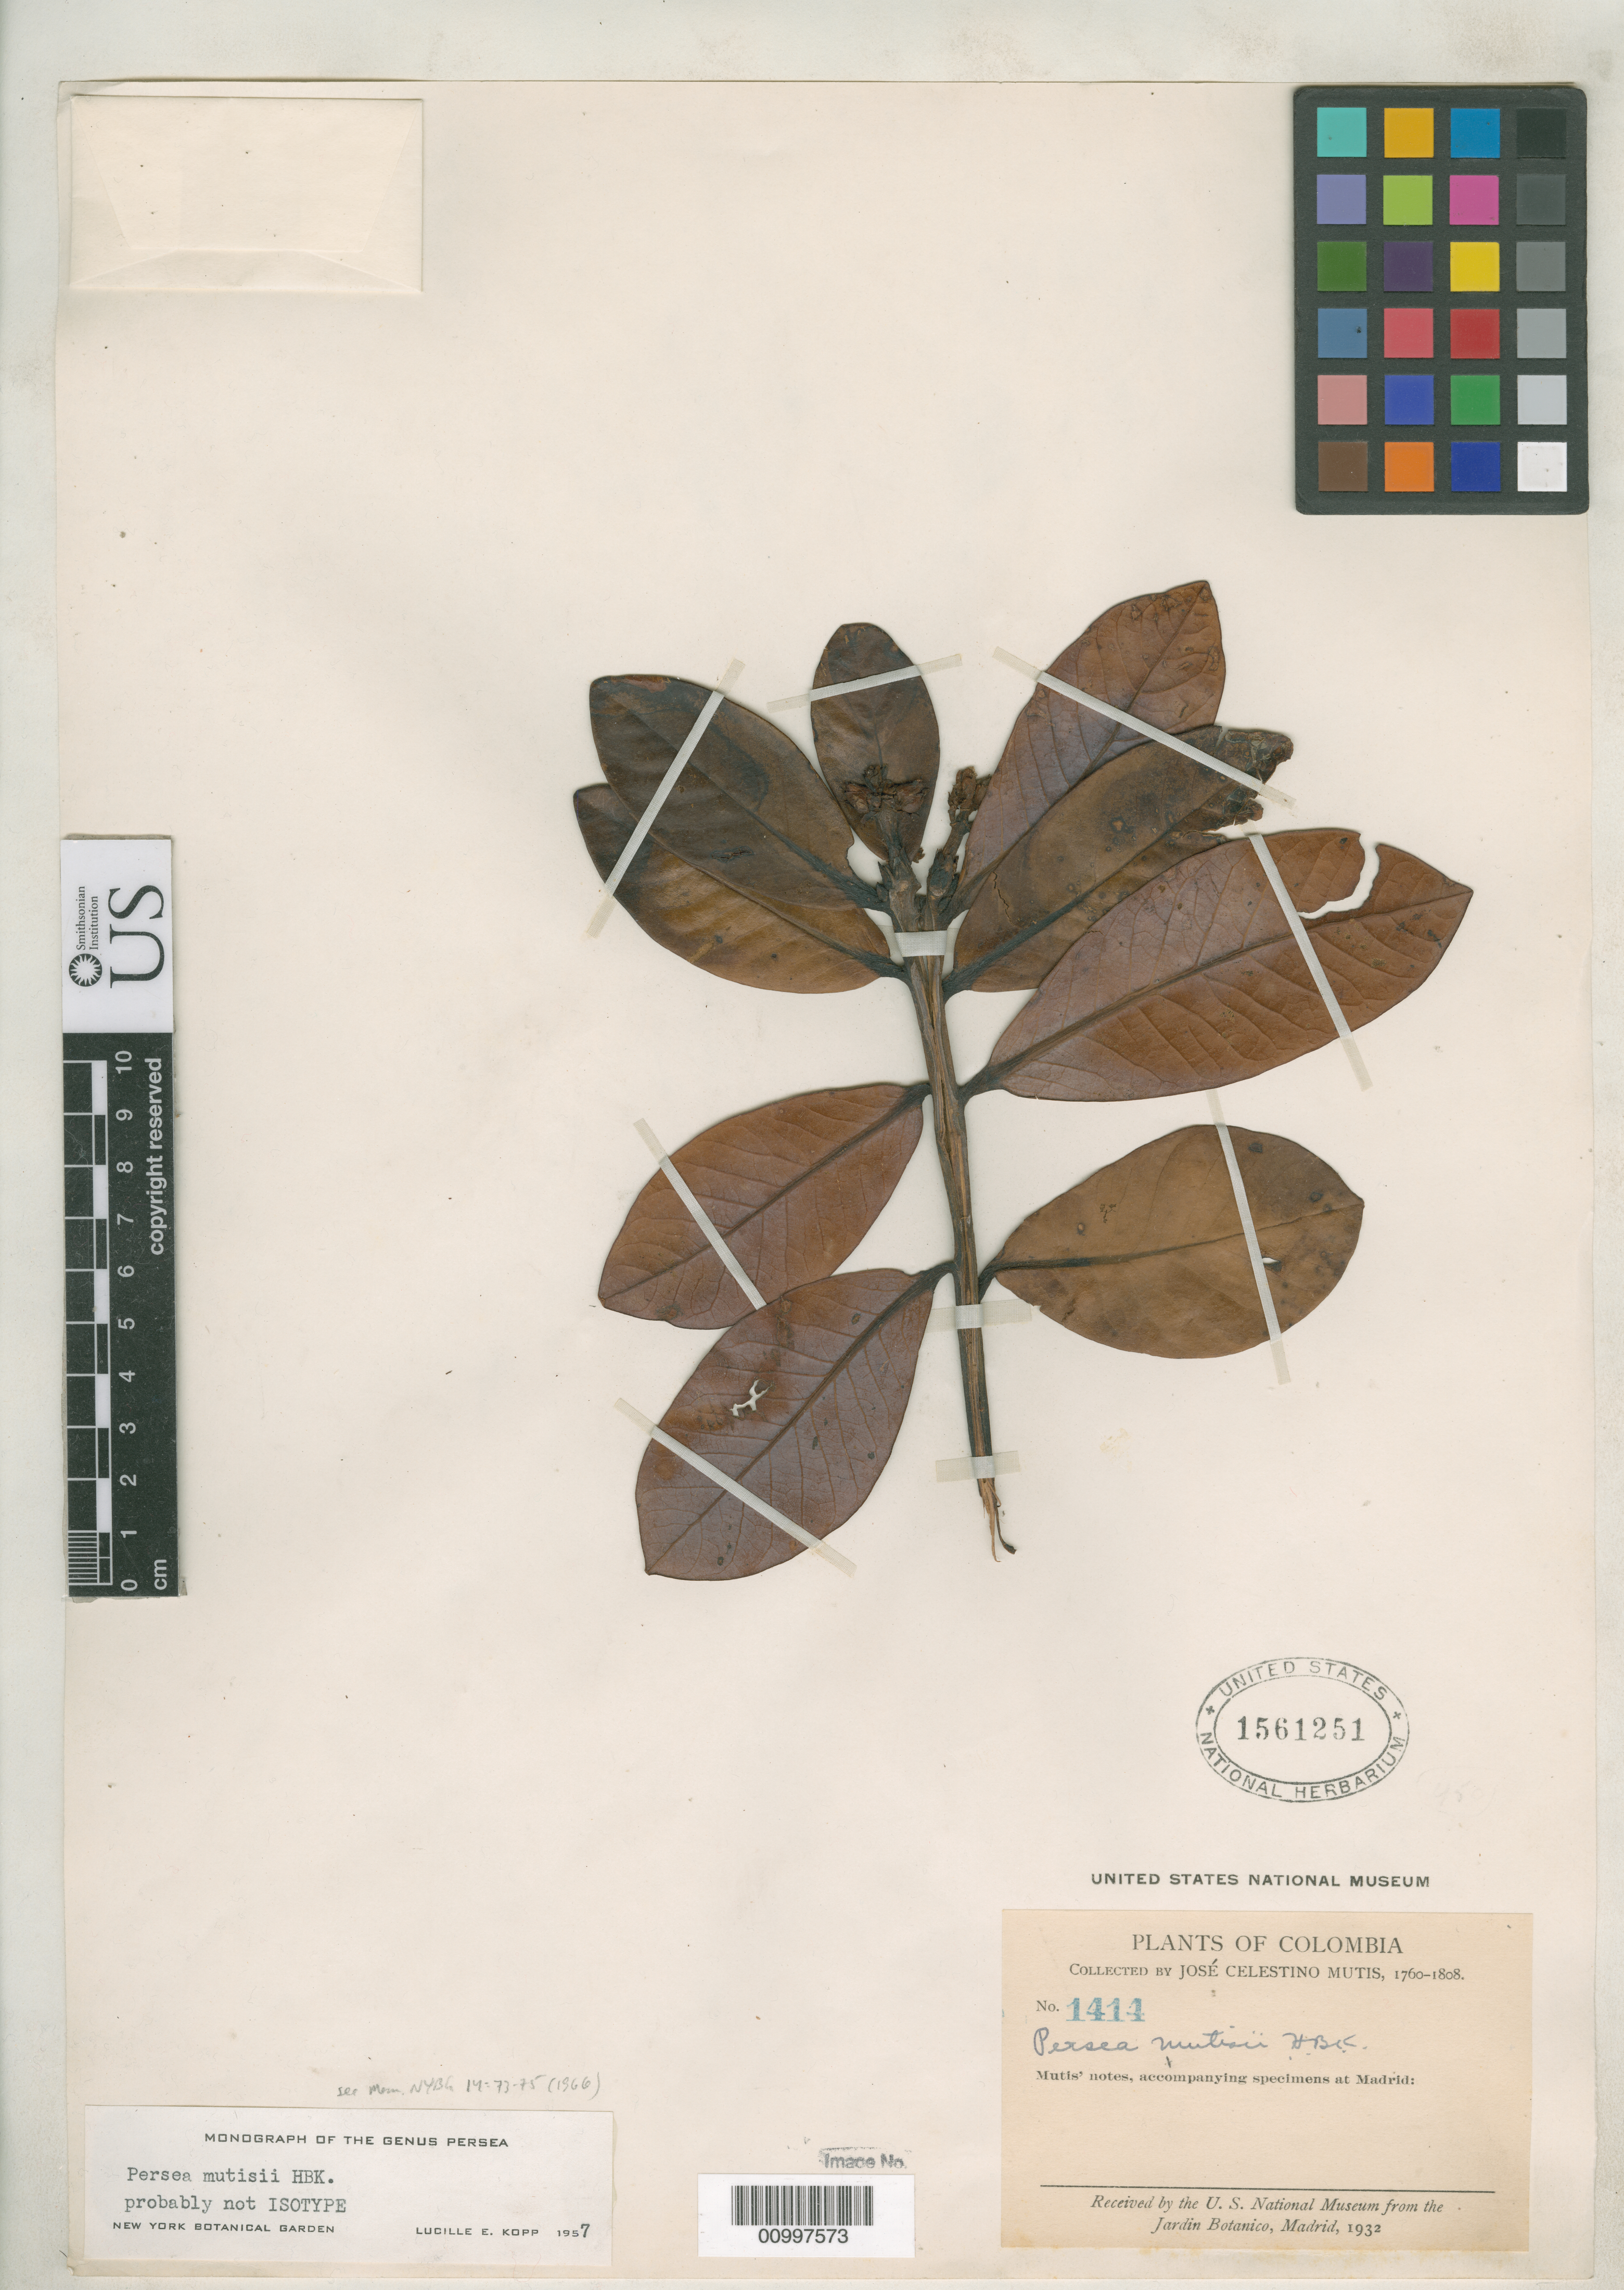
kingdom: Plantae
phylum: Tracheophyta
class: Magnoliopsida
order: Laurales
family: Lauraceae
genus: Persea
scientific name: Persea mutisii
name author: Kunth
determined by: Kopp, L. E., (NY), New York Botanical Garden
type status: Possible Type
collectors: J. C. B. Mutis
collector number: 1414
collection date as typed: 1760 to 1808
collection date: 1760/1808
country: Colombia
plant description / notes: Annotated by L.E. Kopp (1957) as "probably not isotype".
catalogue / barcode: US 1561251